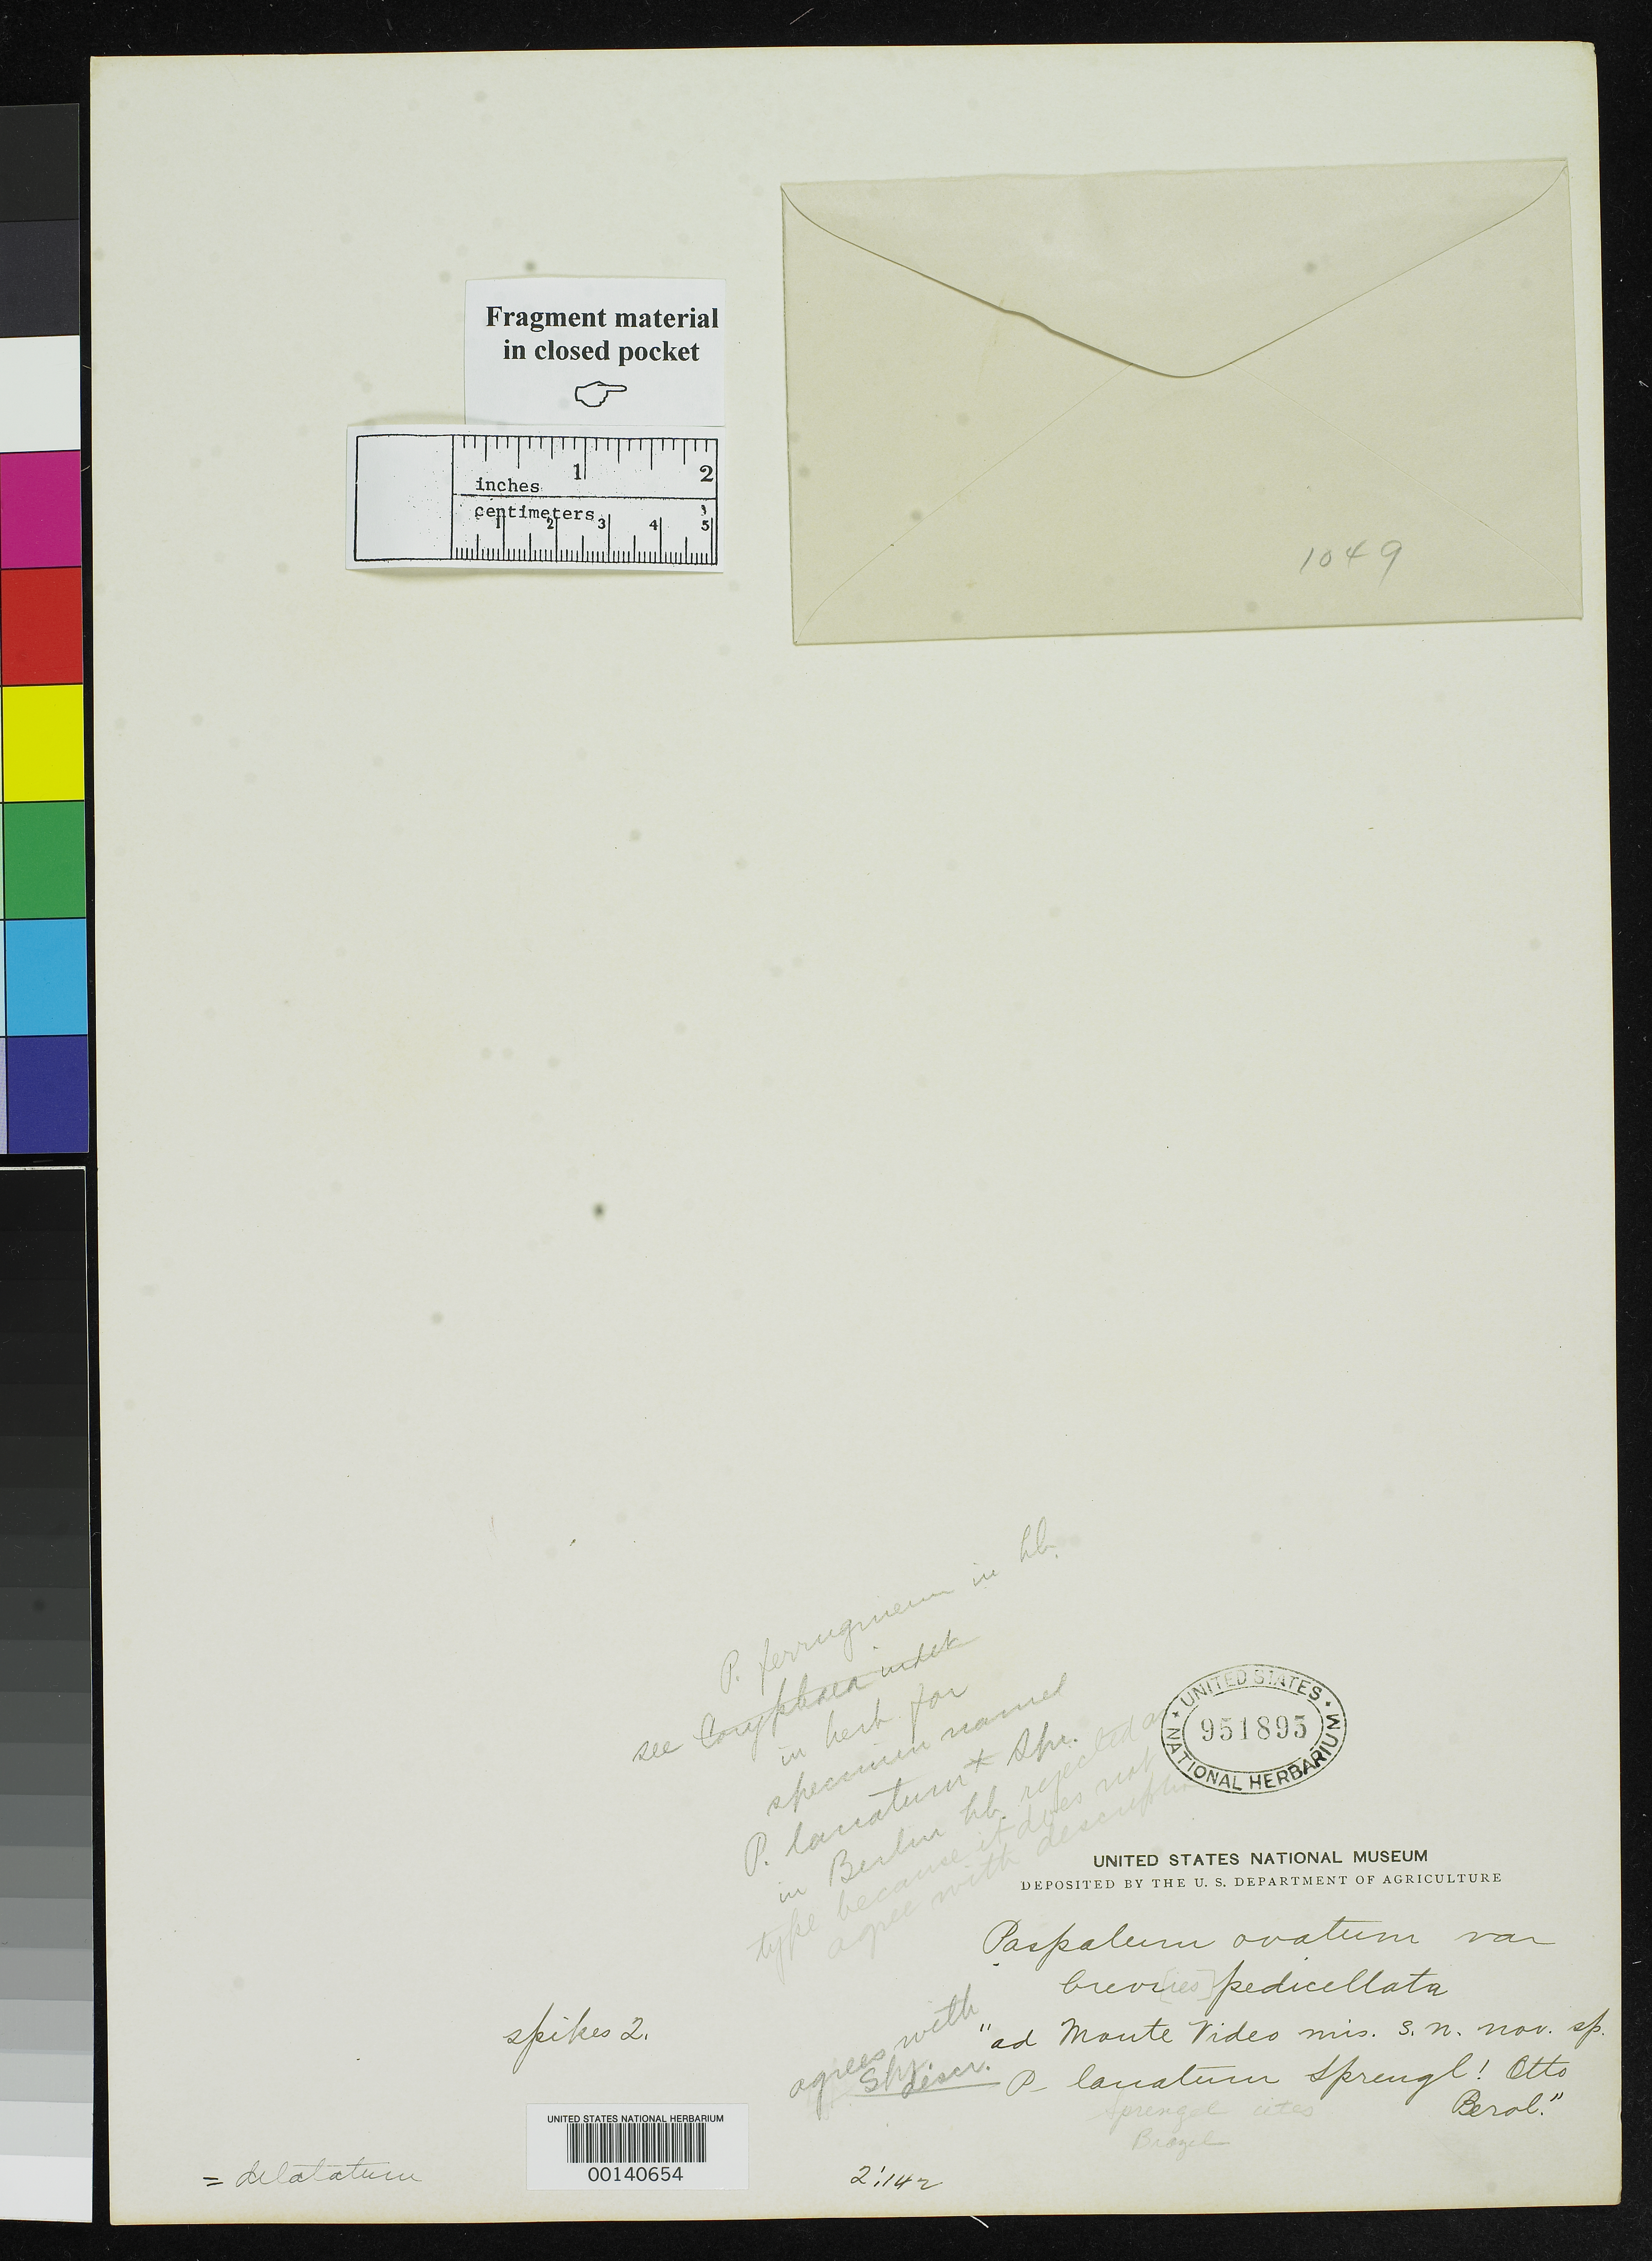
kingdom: Plantae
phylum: Tracheophyta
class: Liliopsida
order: Poales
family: Poaceae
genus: Paspalum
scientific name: Paspalum ferrugineum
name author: Trin.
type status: Type Fragment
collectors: F. E. Otto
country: Uruguay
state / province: Montevideo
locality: Montevideo.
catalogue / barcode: US 951895